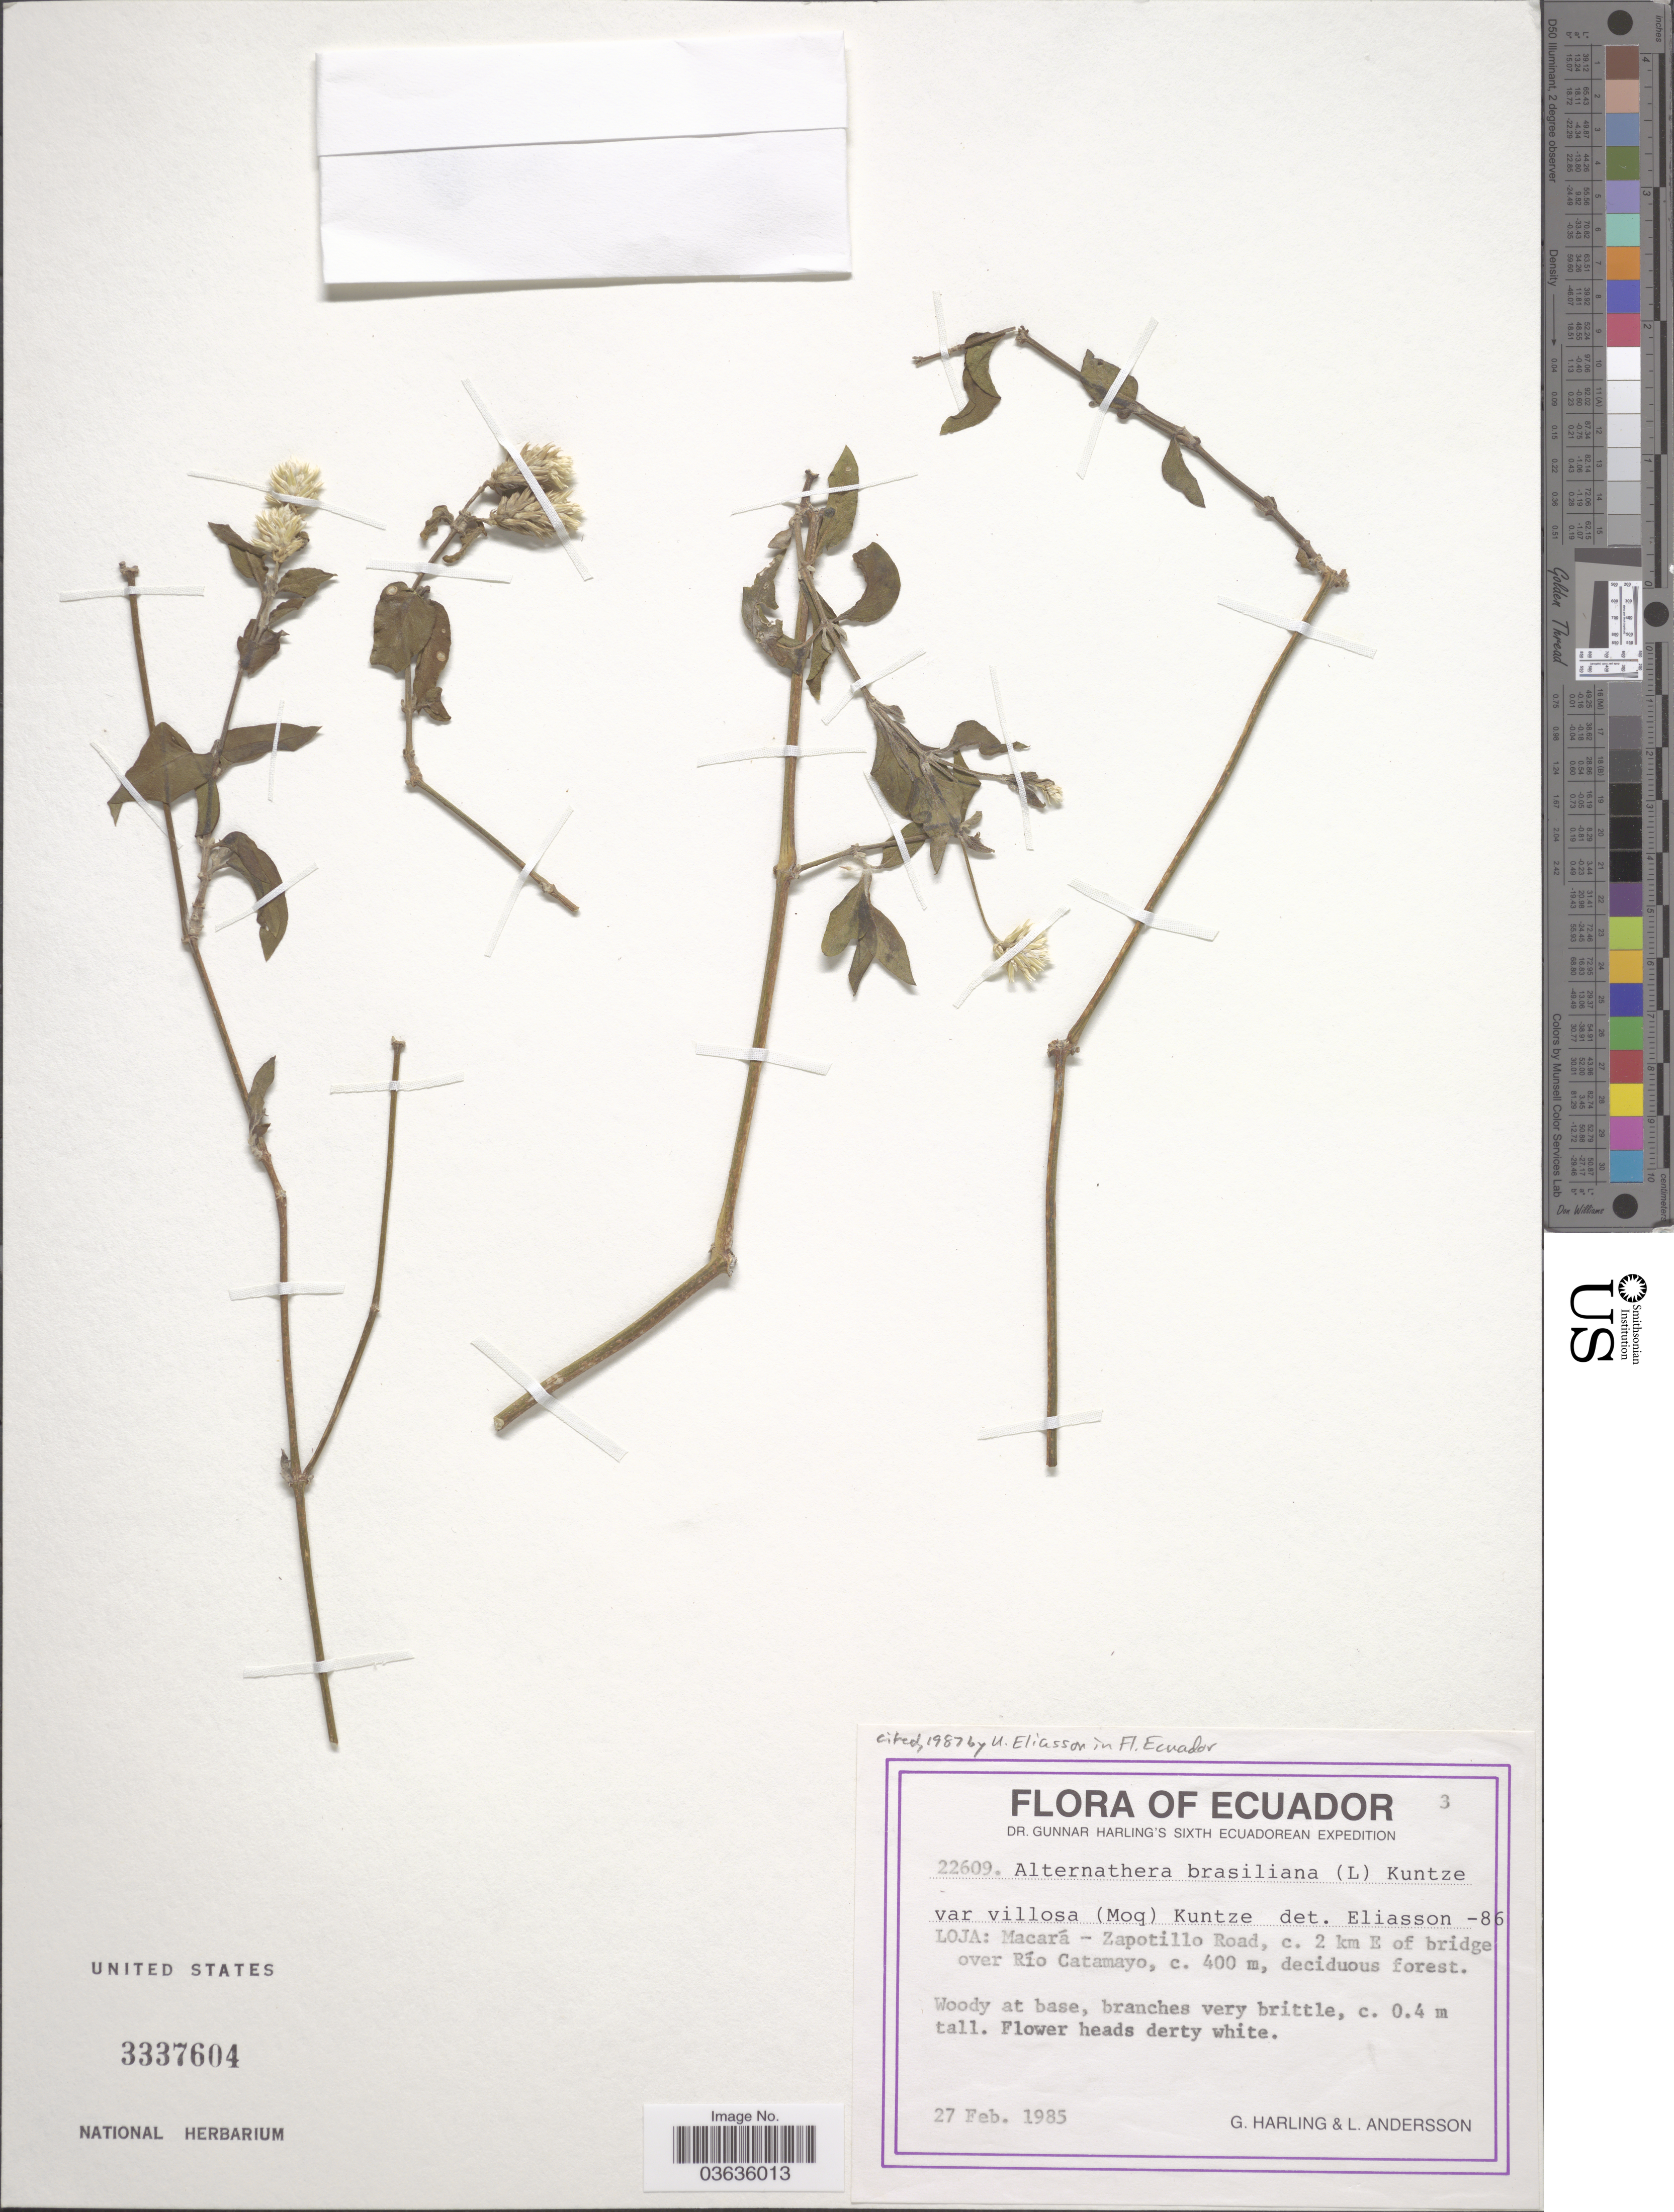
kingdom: Plantae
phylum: Tracheophyta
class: Magnoliopsida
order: Caryophyllales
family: Amaranthaceae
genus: Alternanthera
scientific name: Alternanthera brasiliana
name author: (L.) Kuntze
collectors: G. Harling & L. Andersson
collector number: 22609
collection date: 1985-02-27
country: Ecuador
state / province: Loja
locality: Macará - Zapotillo Road, c. 2 km E of bridge over Río Catamayo.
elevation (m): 400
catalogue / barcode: US 3337604